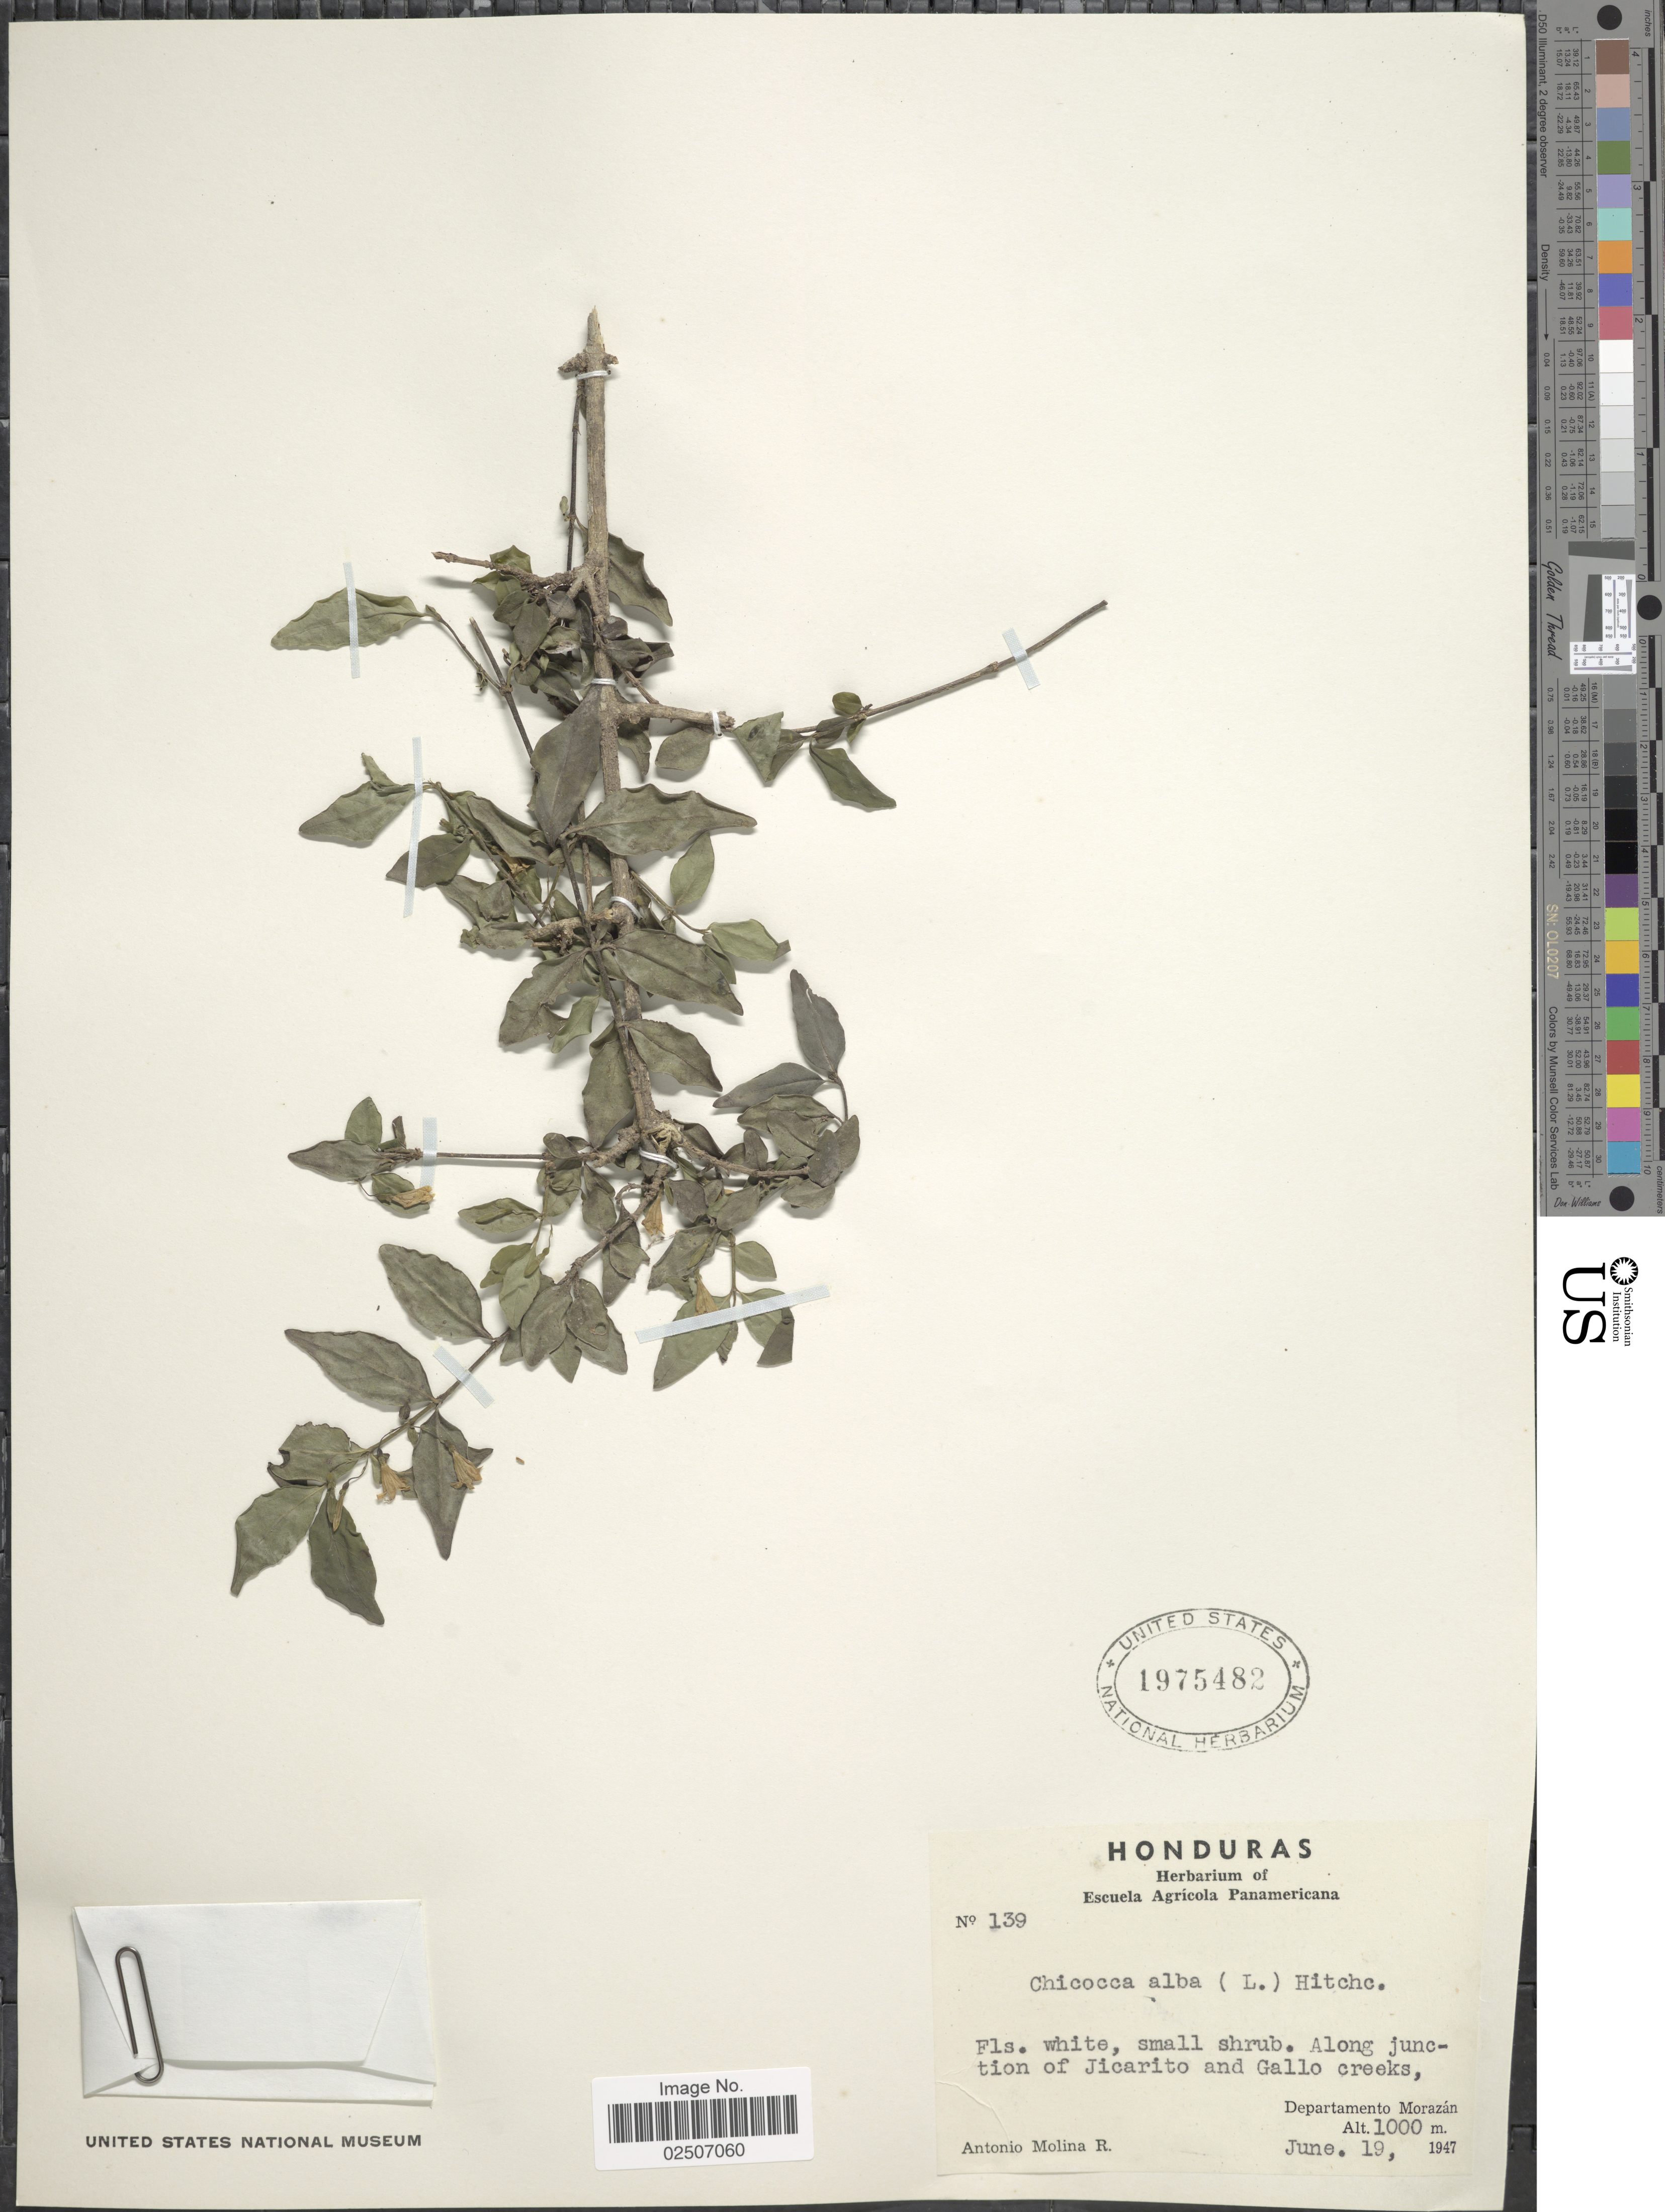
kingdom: Plantae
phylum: Tracheophyta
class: Magnoliopsida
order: Gentianales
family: Rubiaceae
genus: Chiococca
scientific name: Chiococca alba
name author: (L.) Hitchc.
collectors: A. Molina R.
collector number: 139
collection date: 1947-06-19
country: Honduras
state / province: Fco. Morazán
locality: Along junction of Jicarito and Gallo creeks, Departamento Morazan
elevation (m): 1000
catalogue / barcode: US 1975482